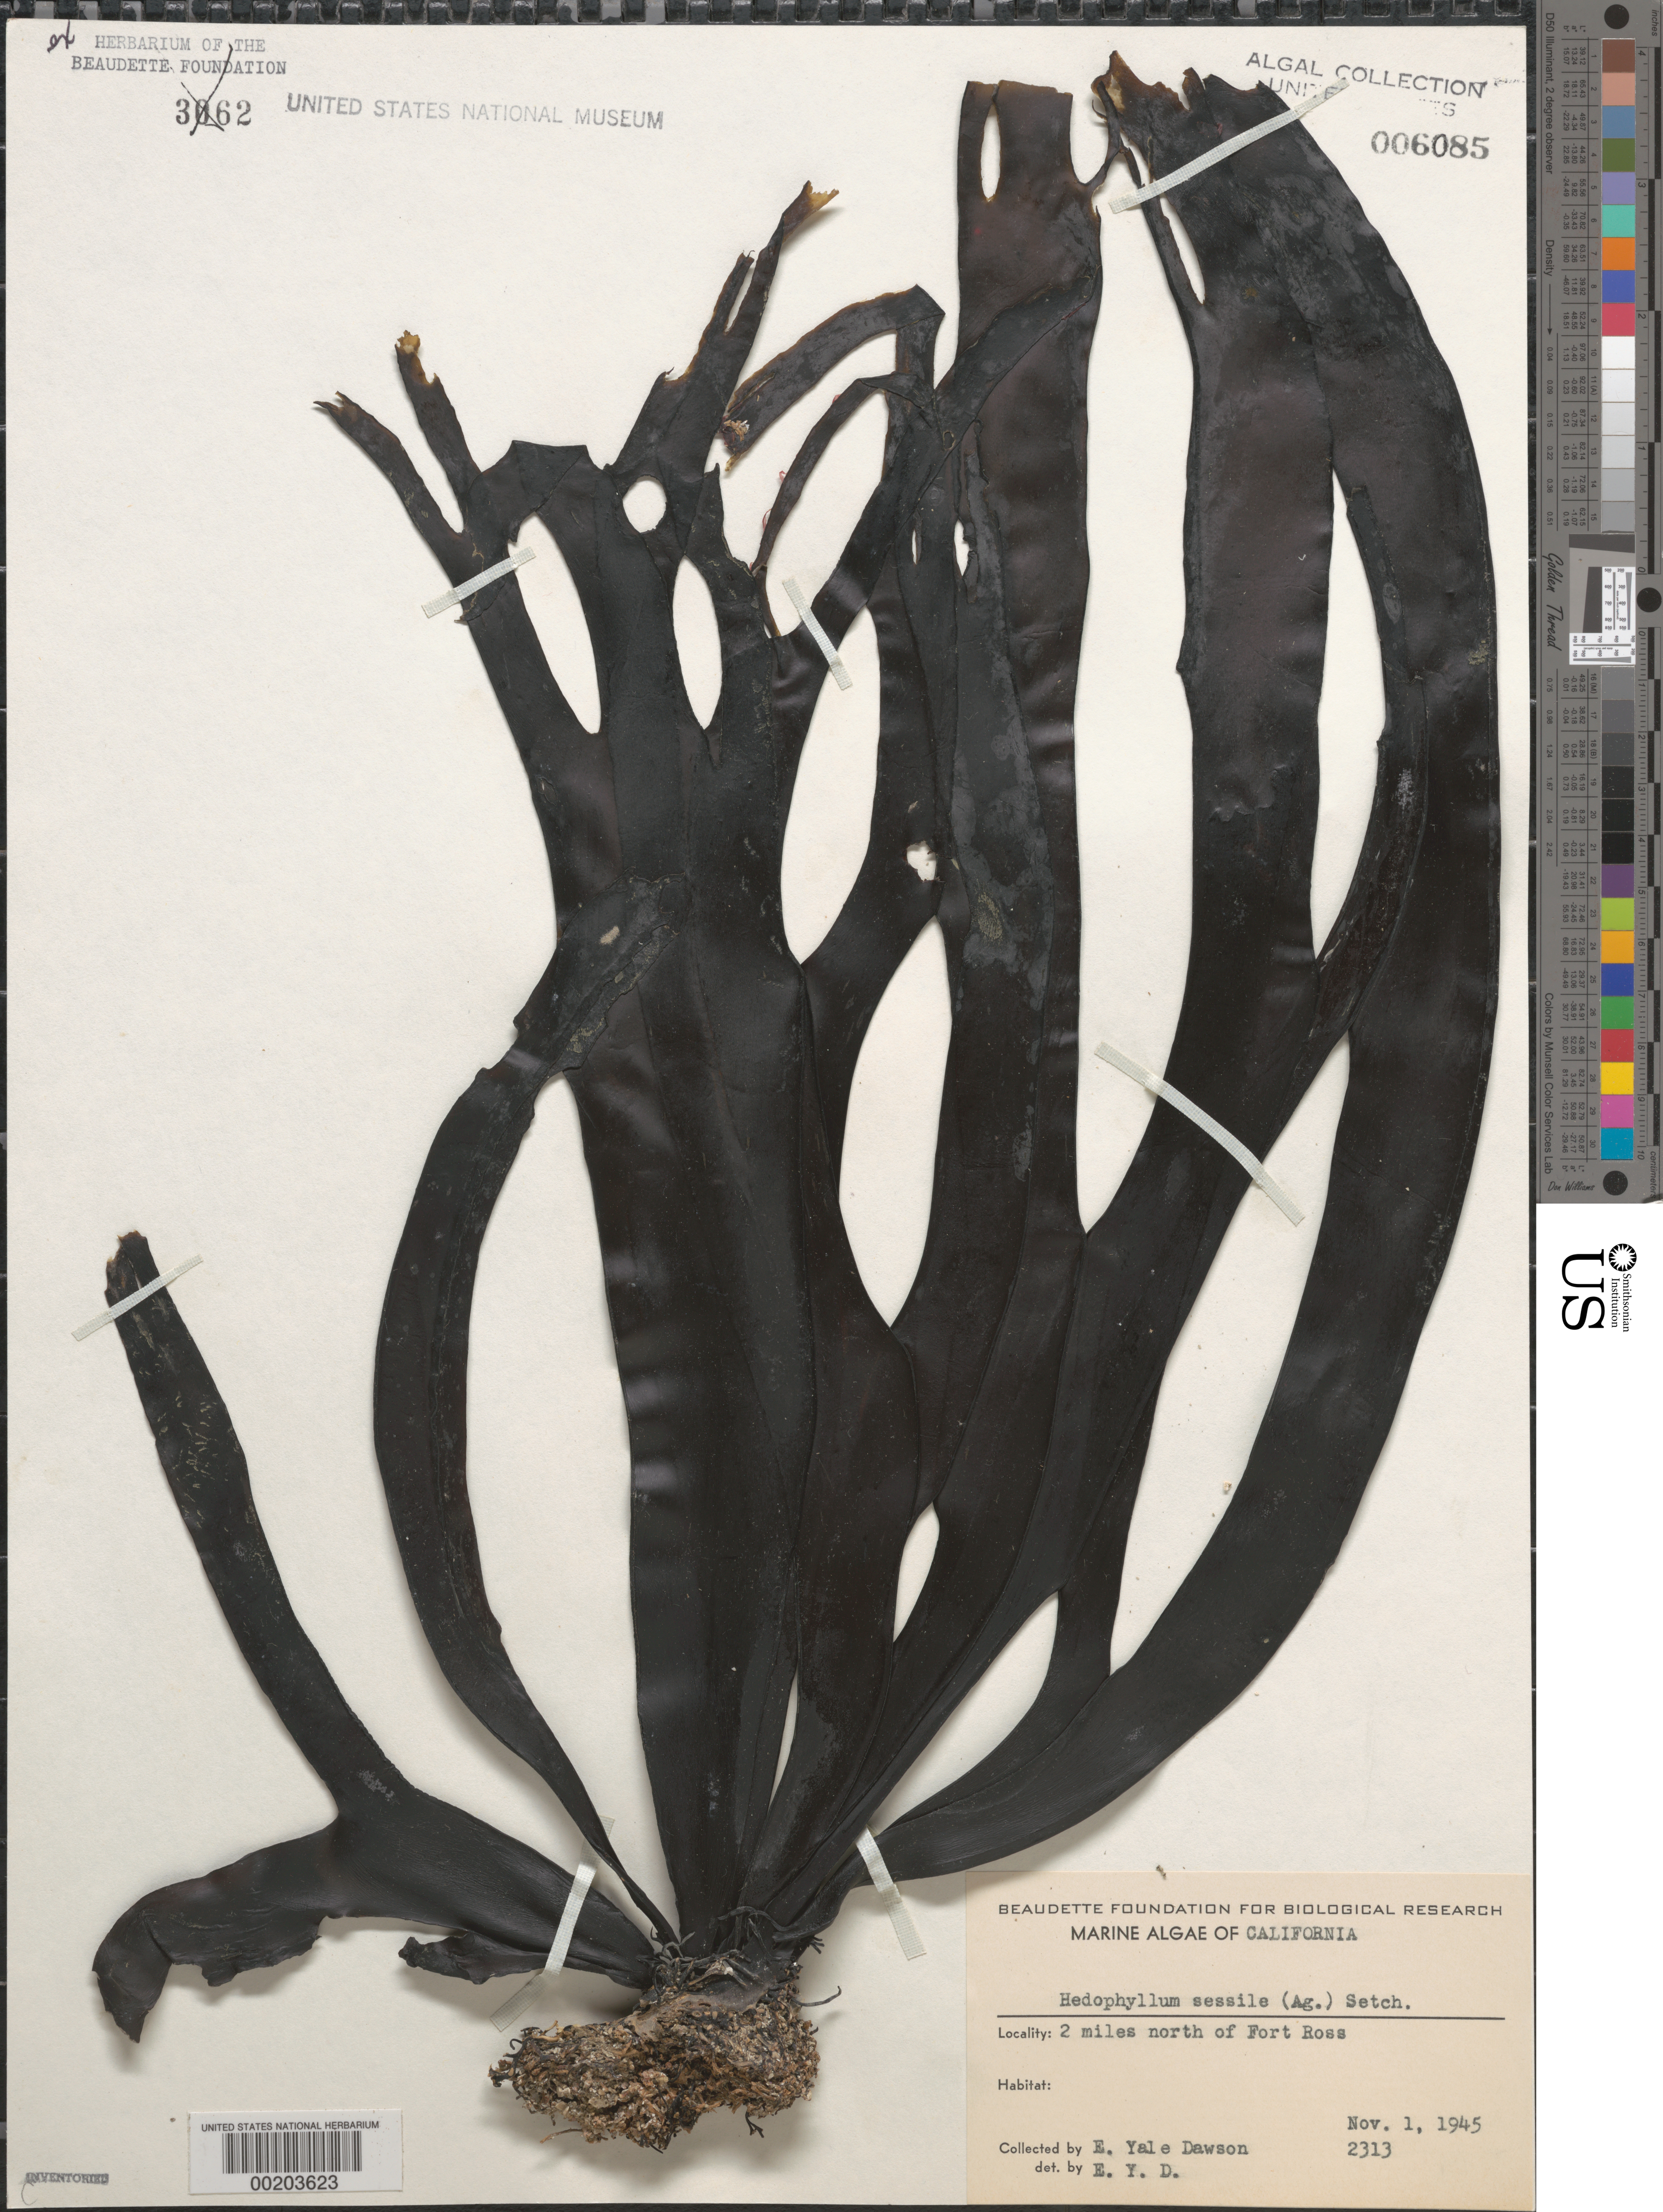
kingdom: Chromista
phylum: Ochrophyta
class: Phaeophyceae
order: Laminariales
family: Laminariaceae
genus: Hedophyllum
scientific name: Hedophyllum sessile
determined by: Dawson, E. Y.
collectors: E. Y. Dawson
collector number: EYD 2313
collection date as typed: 01 Nov 1945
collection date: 1945-11-01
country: United States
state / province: California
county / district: Sonoma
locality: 2 miles north of Fort Ross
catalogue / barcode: US 6085